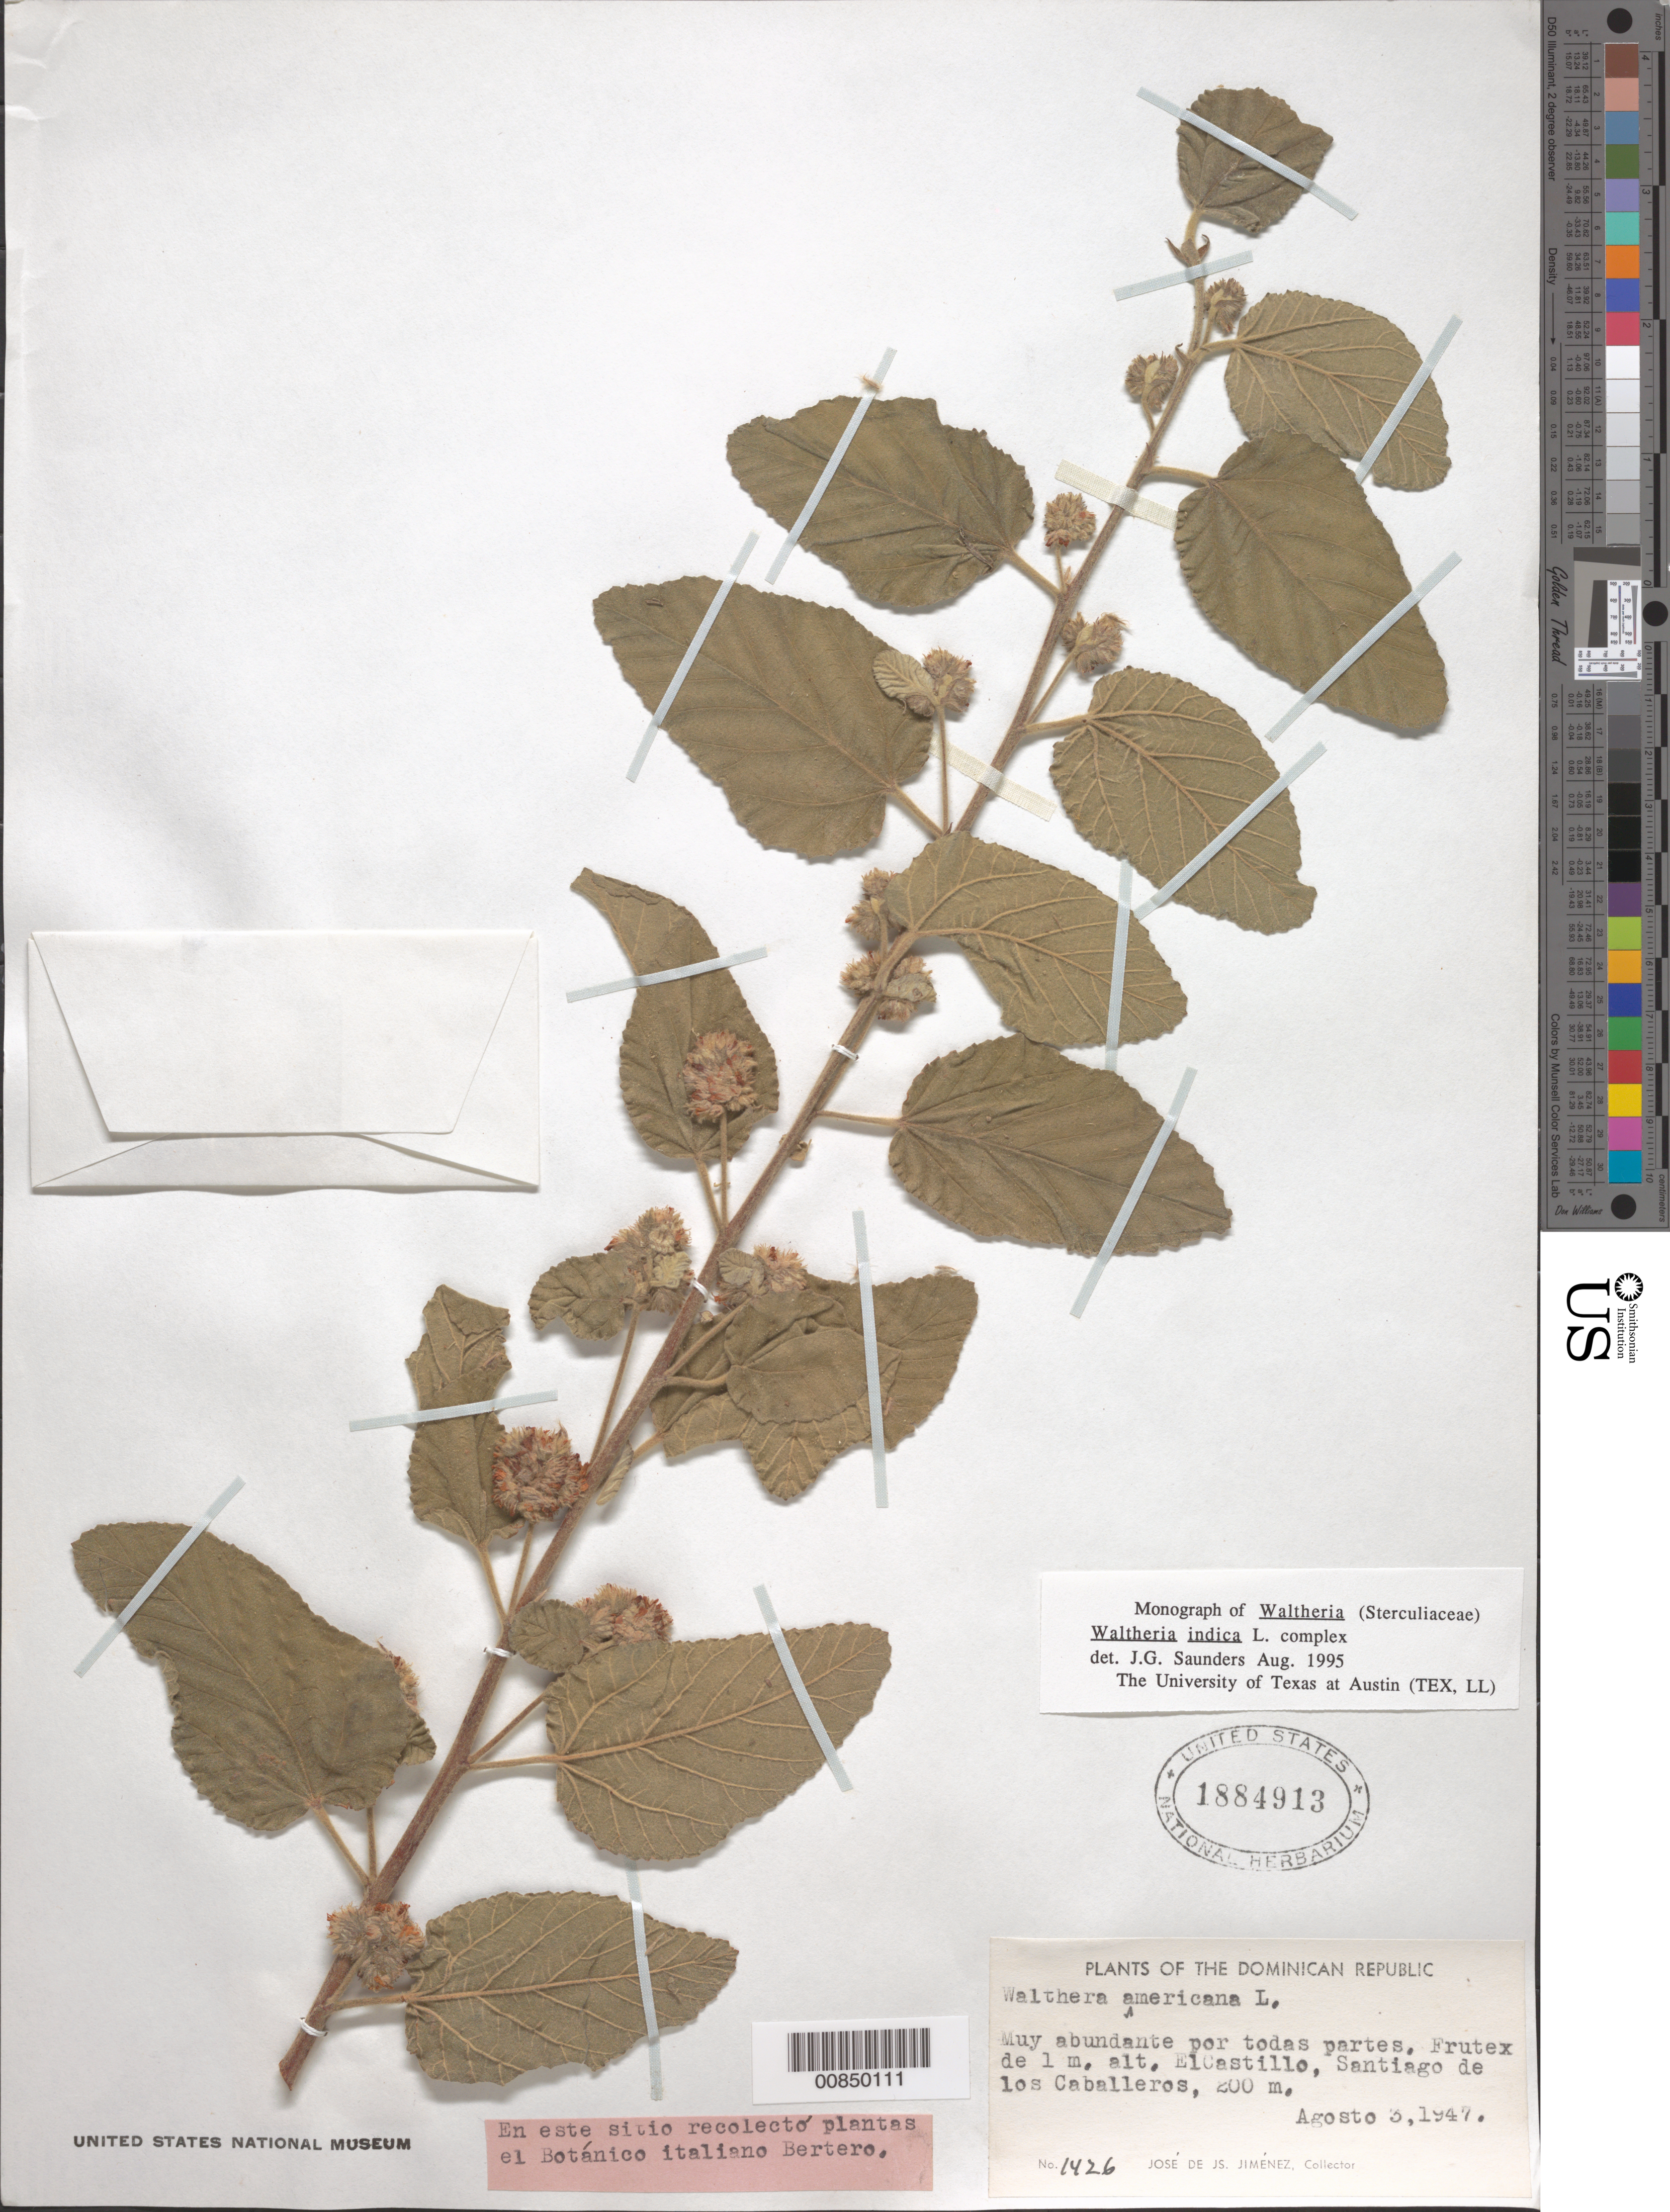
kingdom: Plantae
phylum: Tracheophyta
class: Magnoliopsida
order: Malvales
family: Malvaceae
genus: Waltheria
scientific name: Waltheria indica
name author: L.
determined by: Saunders, J. G.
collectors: J. J. Jiménez Almonte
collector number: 1426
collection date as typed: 03 Aug 1947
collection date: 1947-08-03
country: Dominican Republic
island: Hispaniola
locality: El Castillo, Santiago de los Caballeros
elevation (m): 200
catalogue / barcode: US 1884913